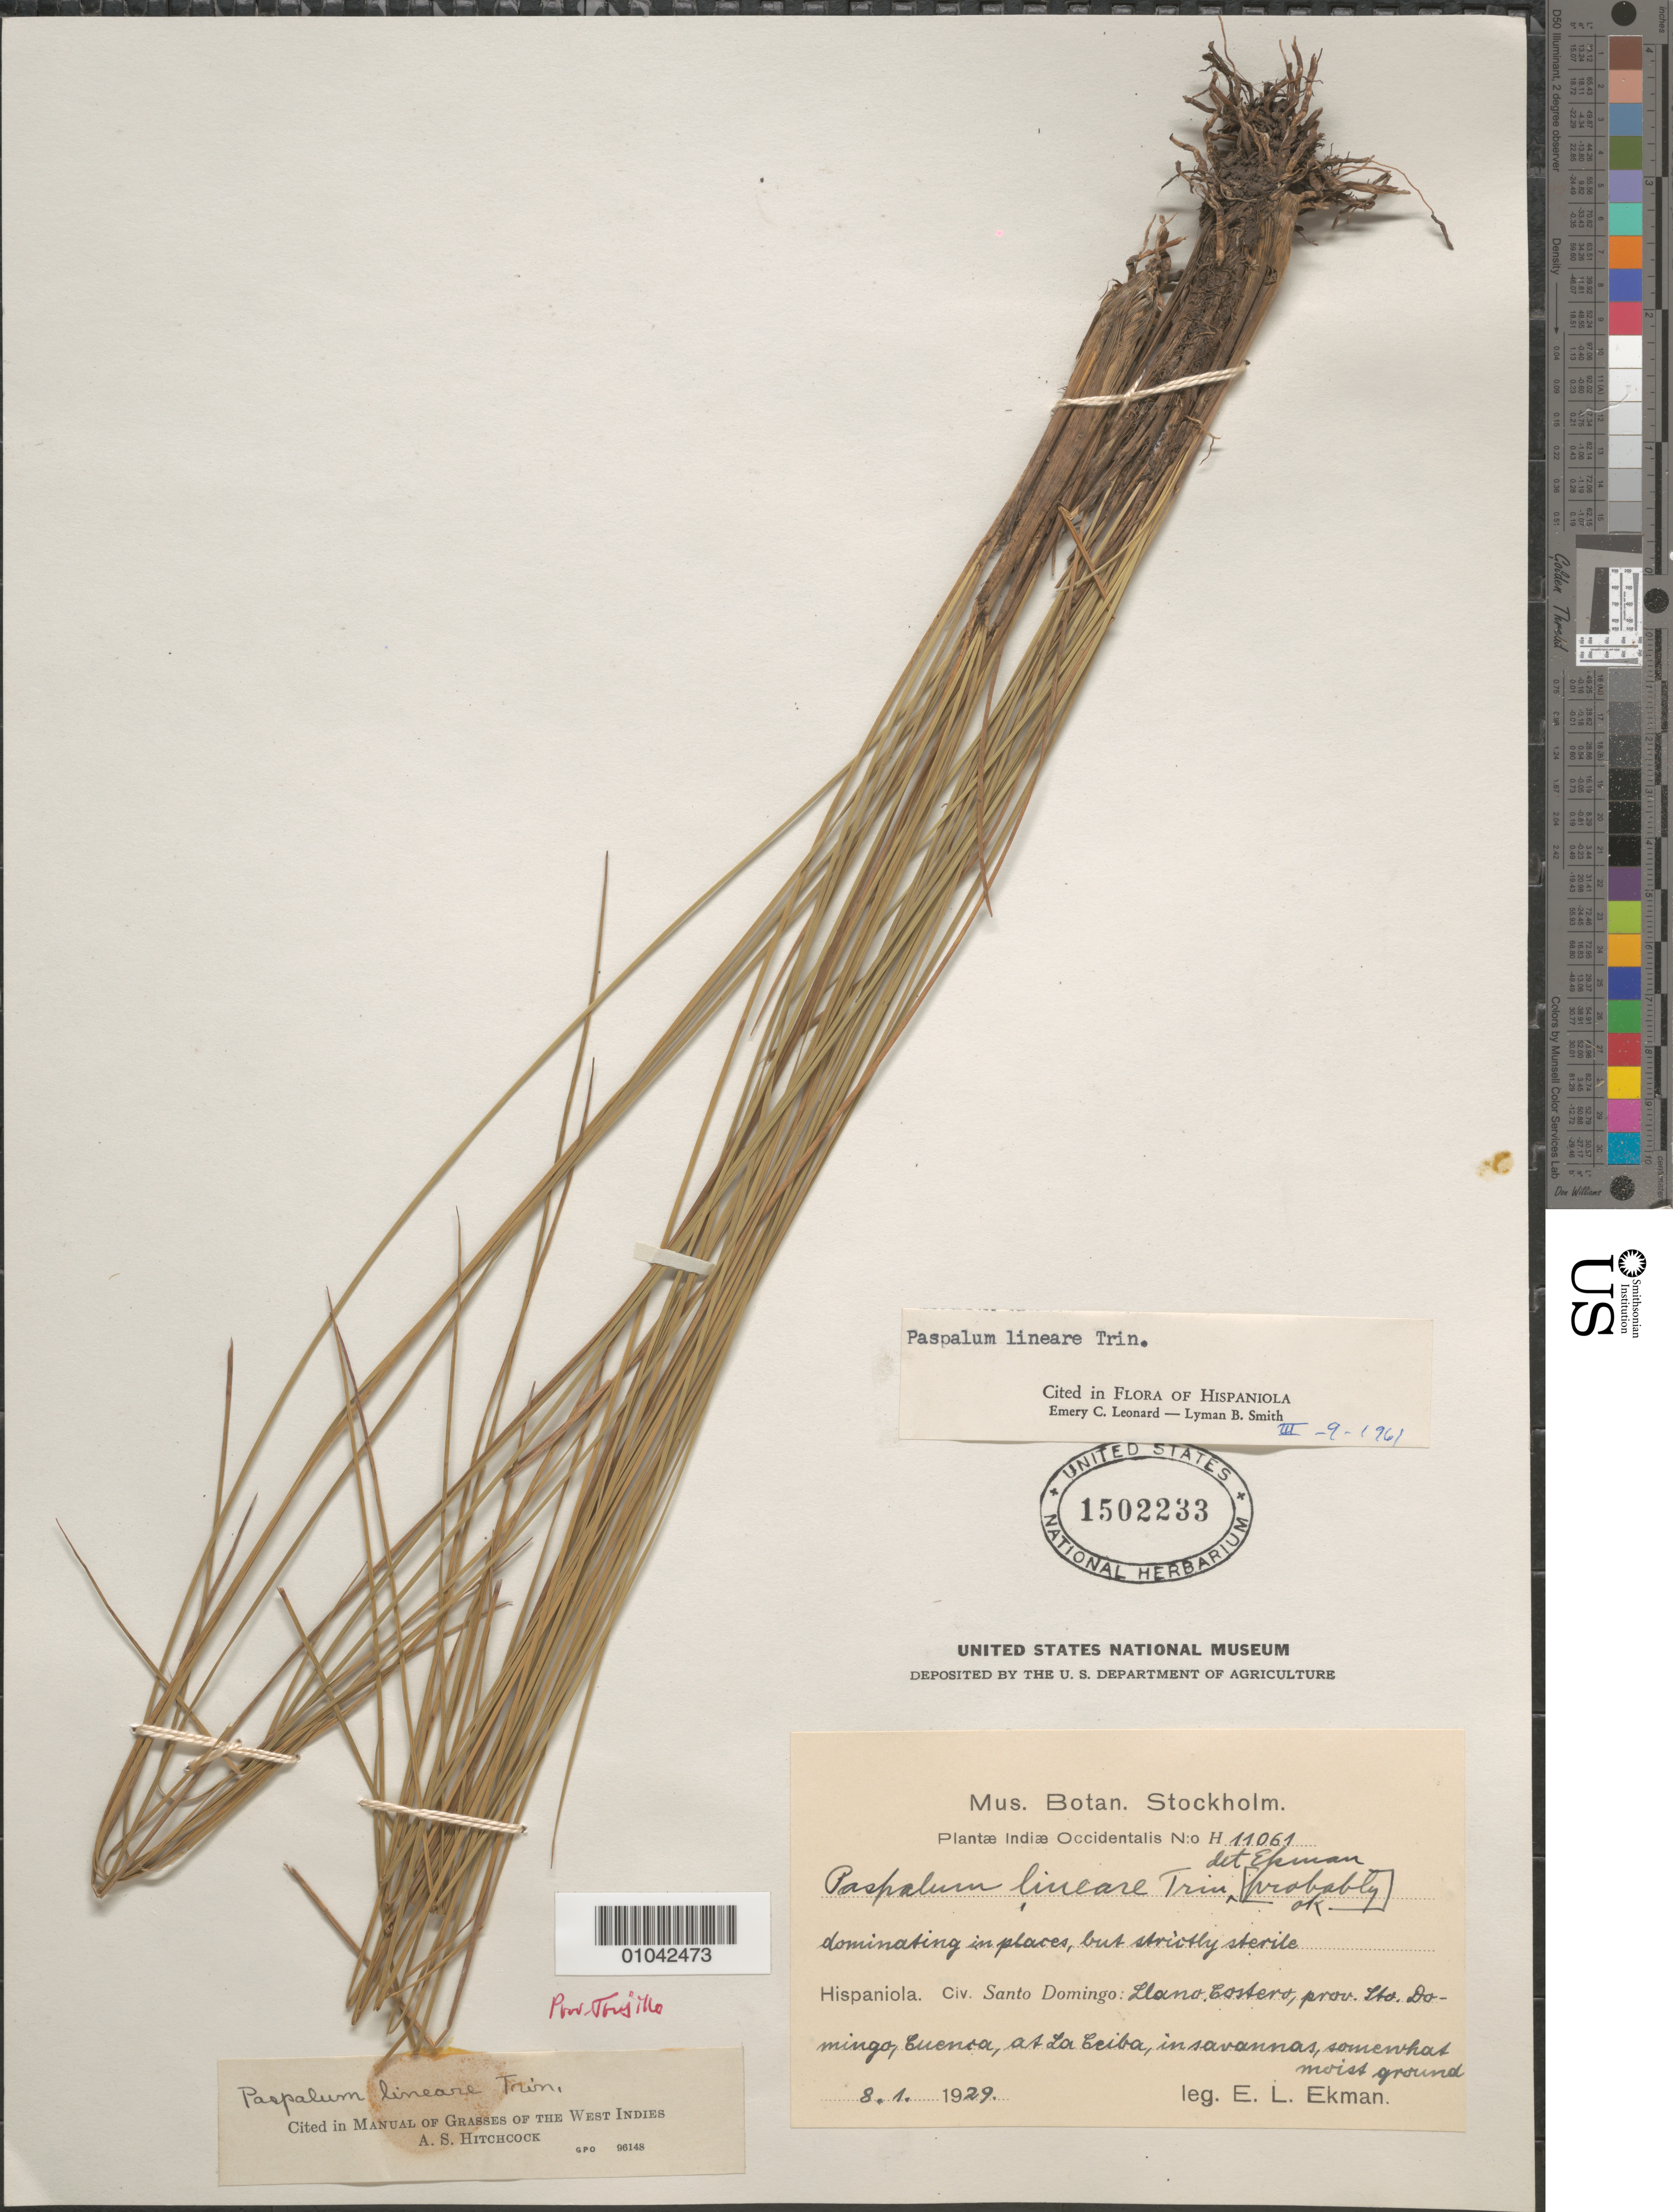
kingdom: Plantae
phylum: Tracheophyta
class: Liliopsida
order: Poales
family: Poaceae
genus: Paspalum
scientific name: Paspalum lineare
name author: Trin.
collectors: E. L. Ekman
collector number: H 11061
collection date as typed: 08 Jan 1929 or 01 Aug 1929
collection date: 1929-01-08 or 1929-08-01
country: Dominican Republic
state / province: Distrito Nacional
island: Hispaniola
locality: Llano Costero, Cuenca, at La Ceiba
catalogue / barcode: US 1502233